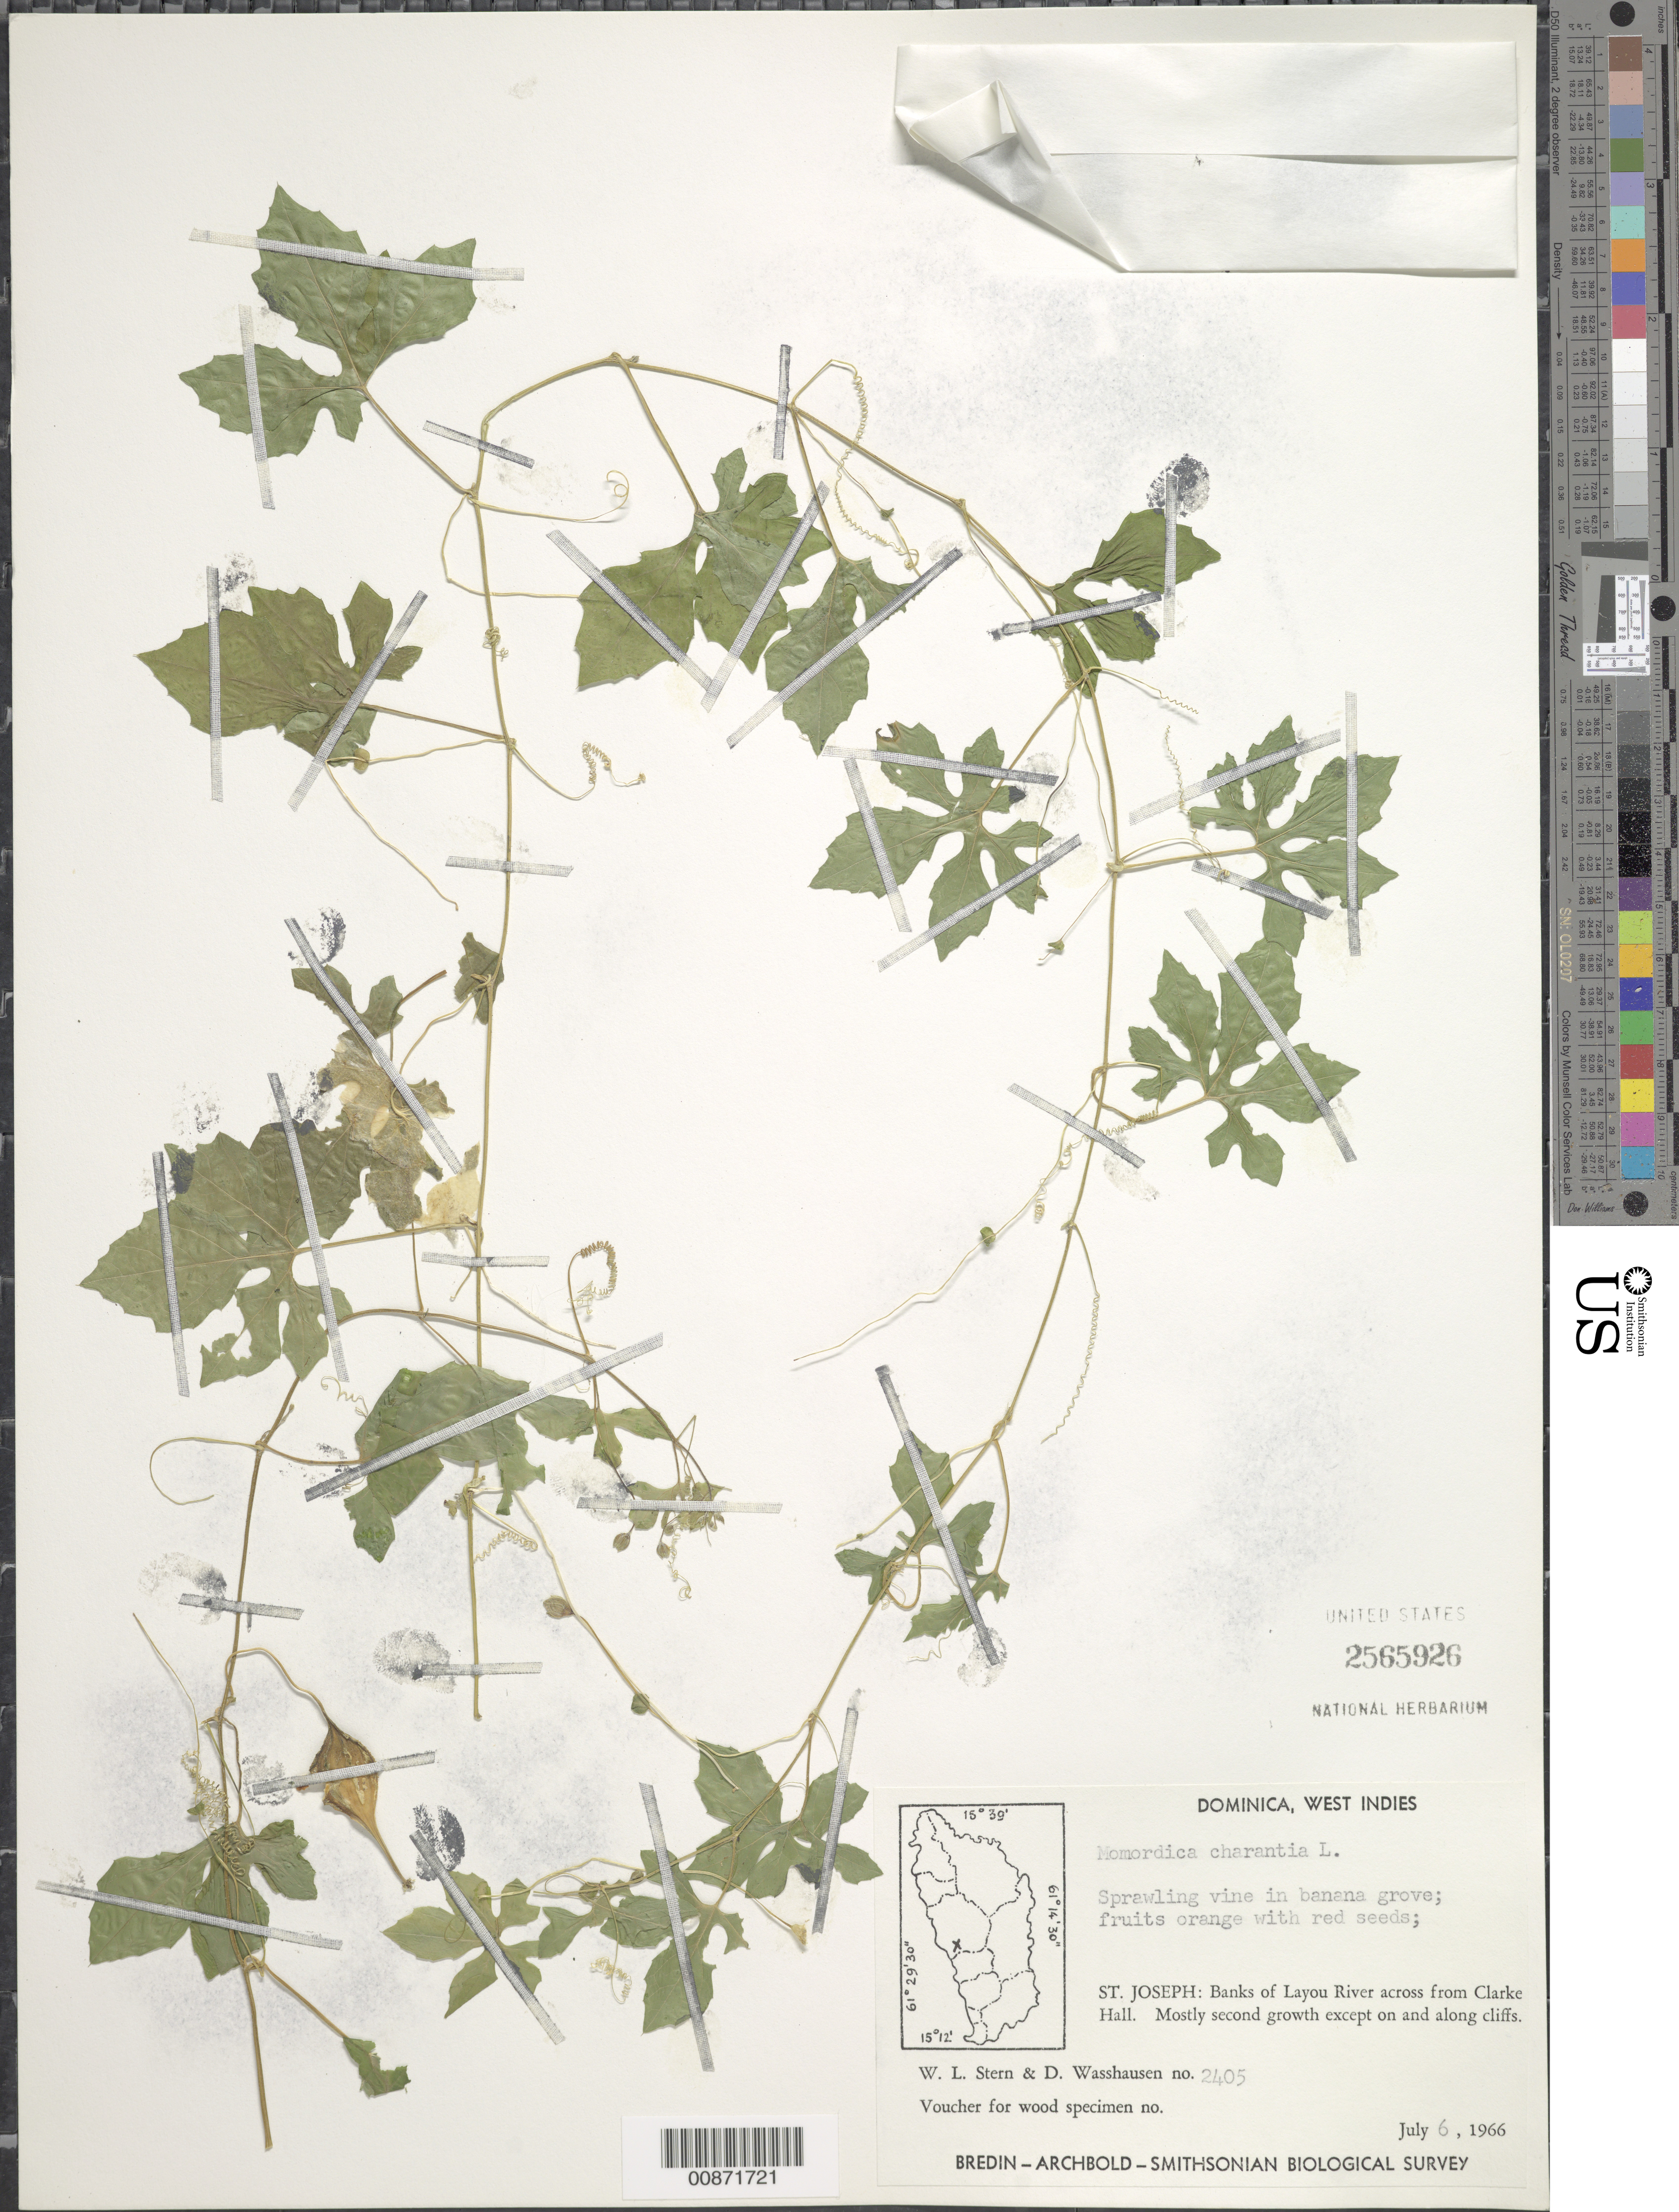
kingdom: Plantae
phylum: Tracheophyta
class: Magnoliopsida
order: Cucurbitales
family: Cucurbitaceae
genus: Momordica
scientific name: Momordica charantia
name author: L.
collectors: W. L. Stern & D. C. Wasshausen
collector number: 2405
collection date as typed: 06 Jul 1966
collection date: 1966-07-06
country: Dominica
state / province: St. Joseph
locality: Banks of Layou River, across from Clarke Hall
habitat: Mostly second growth, except on and along cliffs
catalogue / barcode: US 2565926